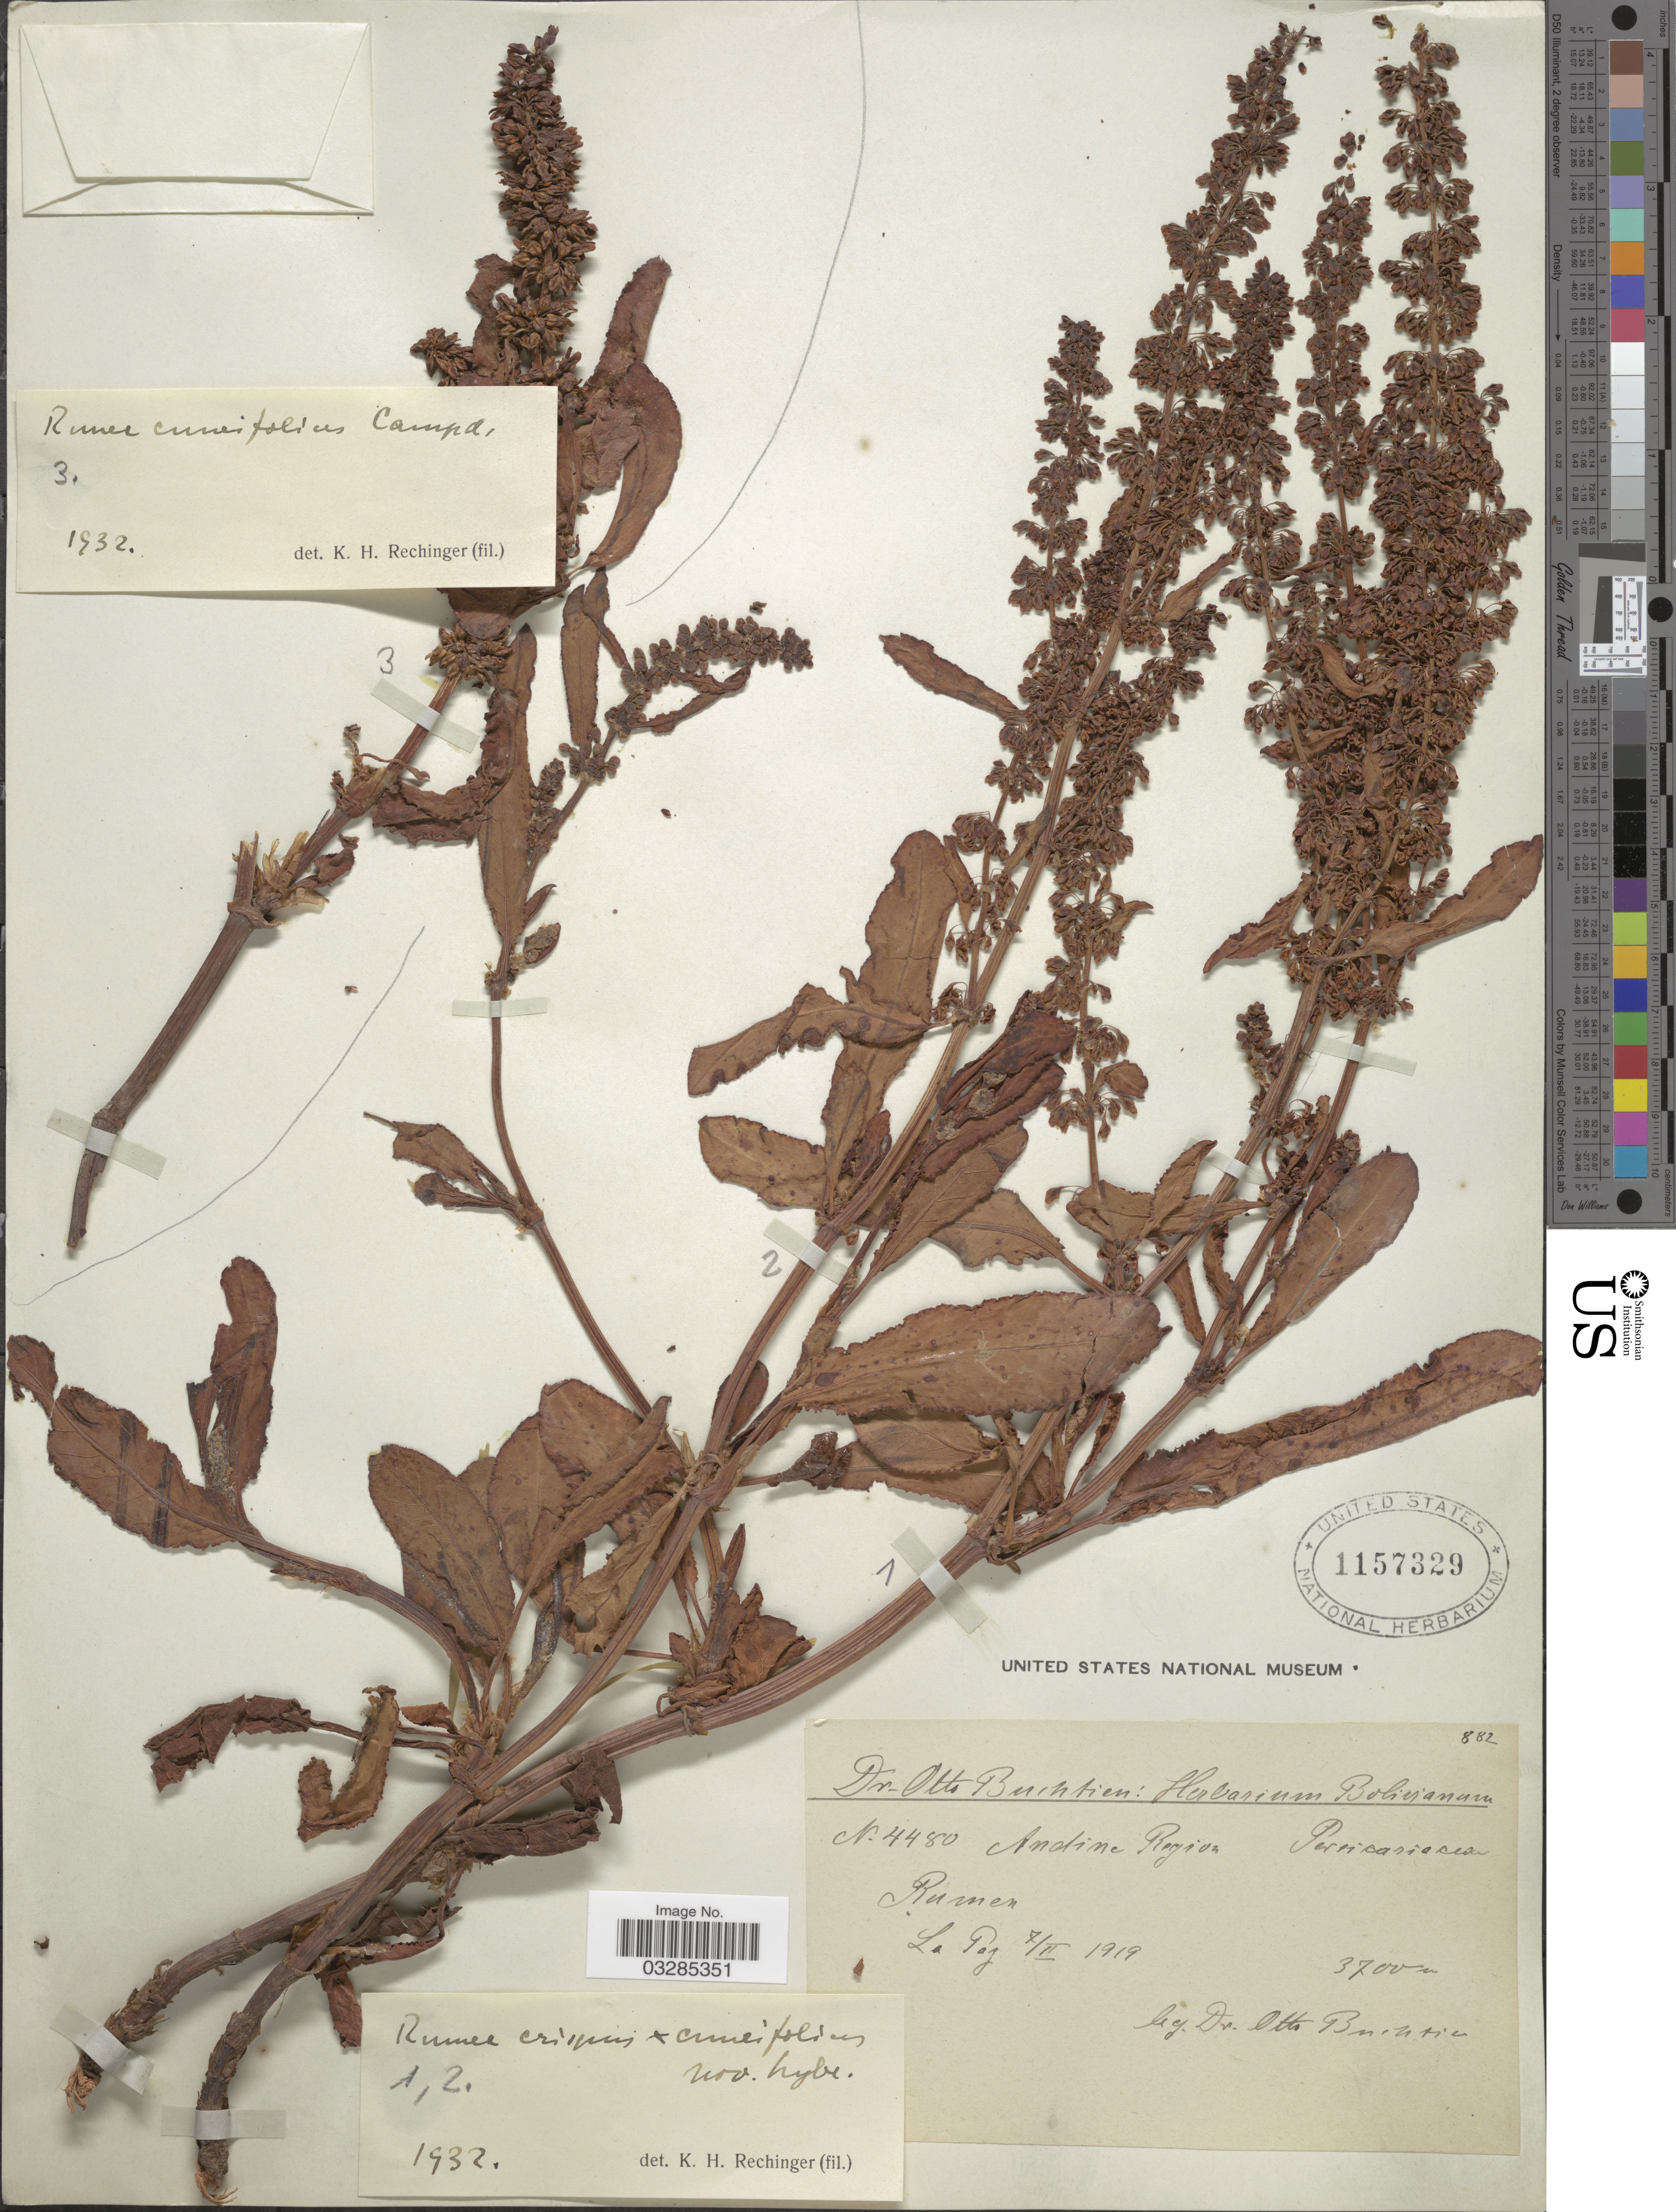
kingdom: Plantae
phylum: Tracheophyta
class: Magnoliopsida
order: Caryophyllales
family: Polygonaceae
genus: Rumex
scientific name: Rumex cuneifolius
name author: Campd.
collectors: O. Buchtien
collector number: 4480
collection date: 1919-02-07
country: Bolivia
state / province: La Paz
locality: Andine Region.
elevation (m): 3700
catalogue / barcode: US 1157329